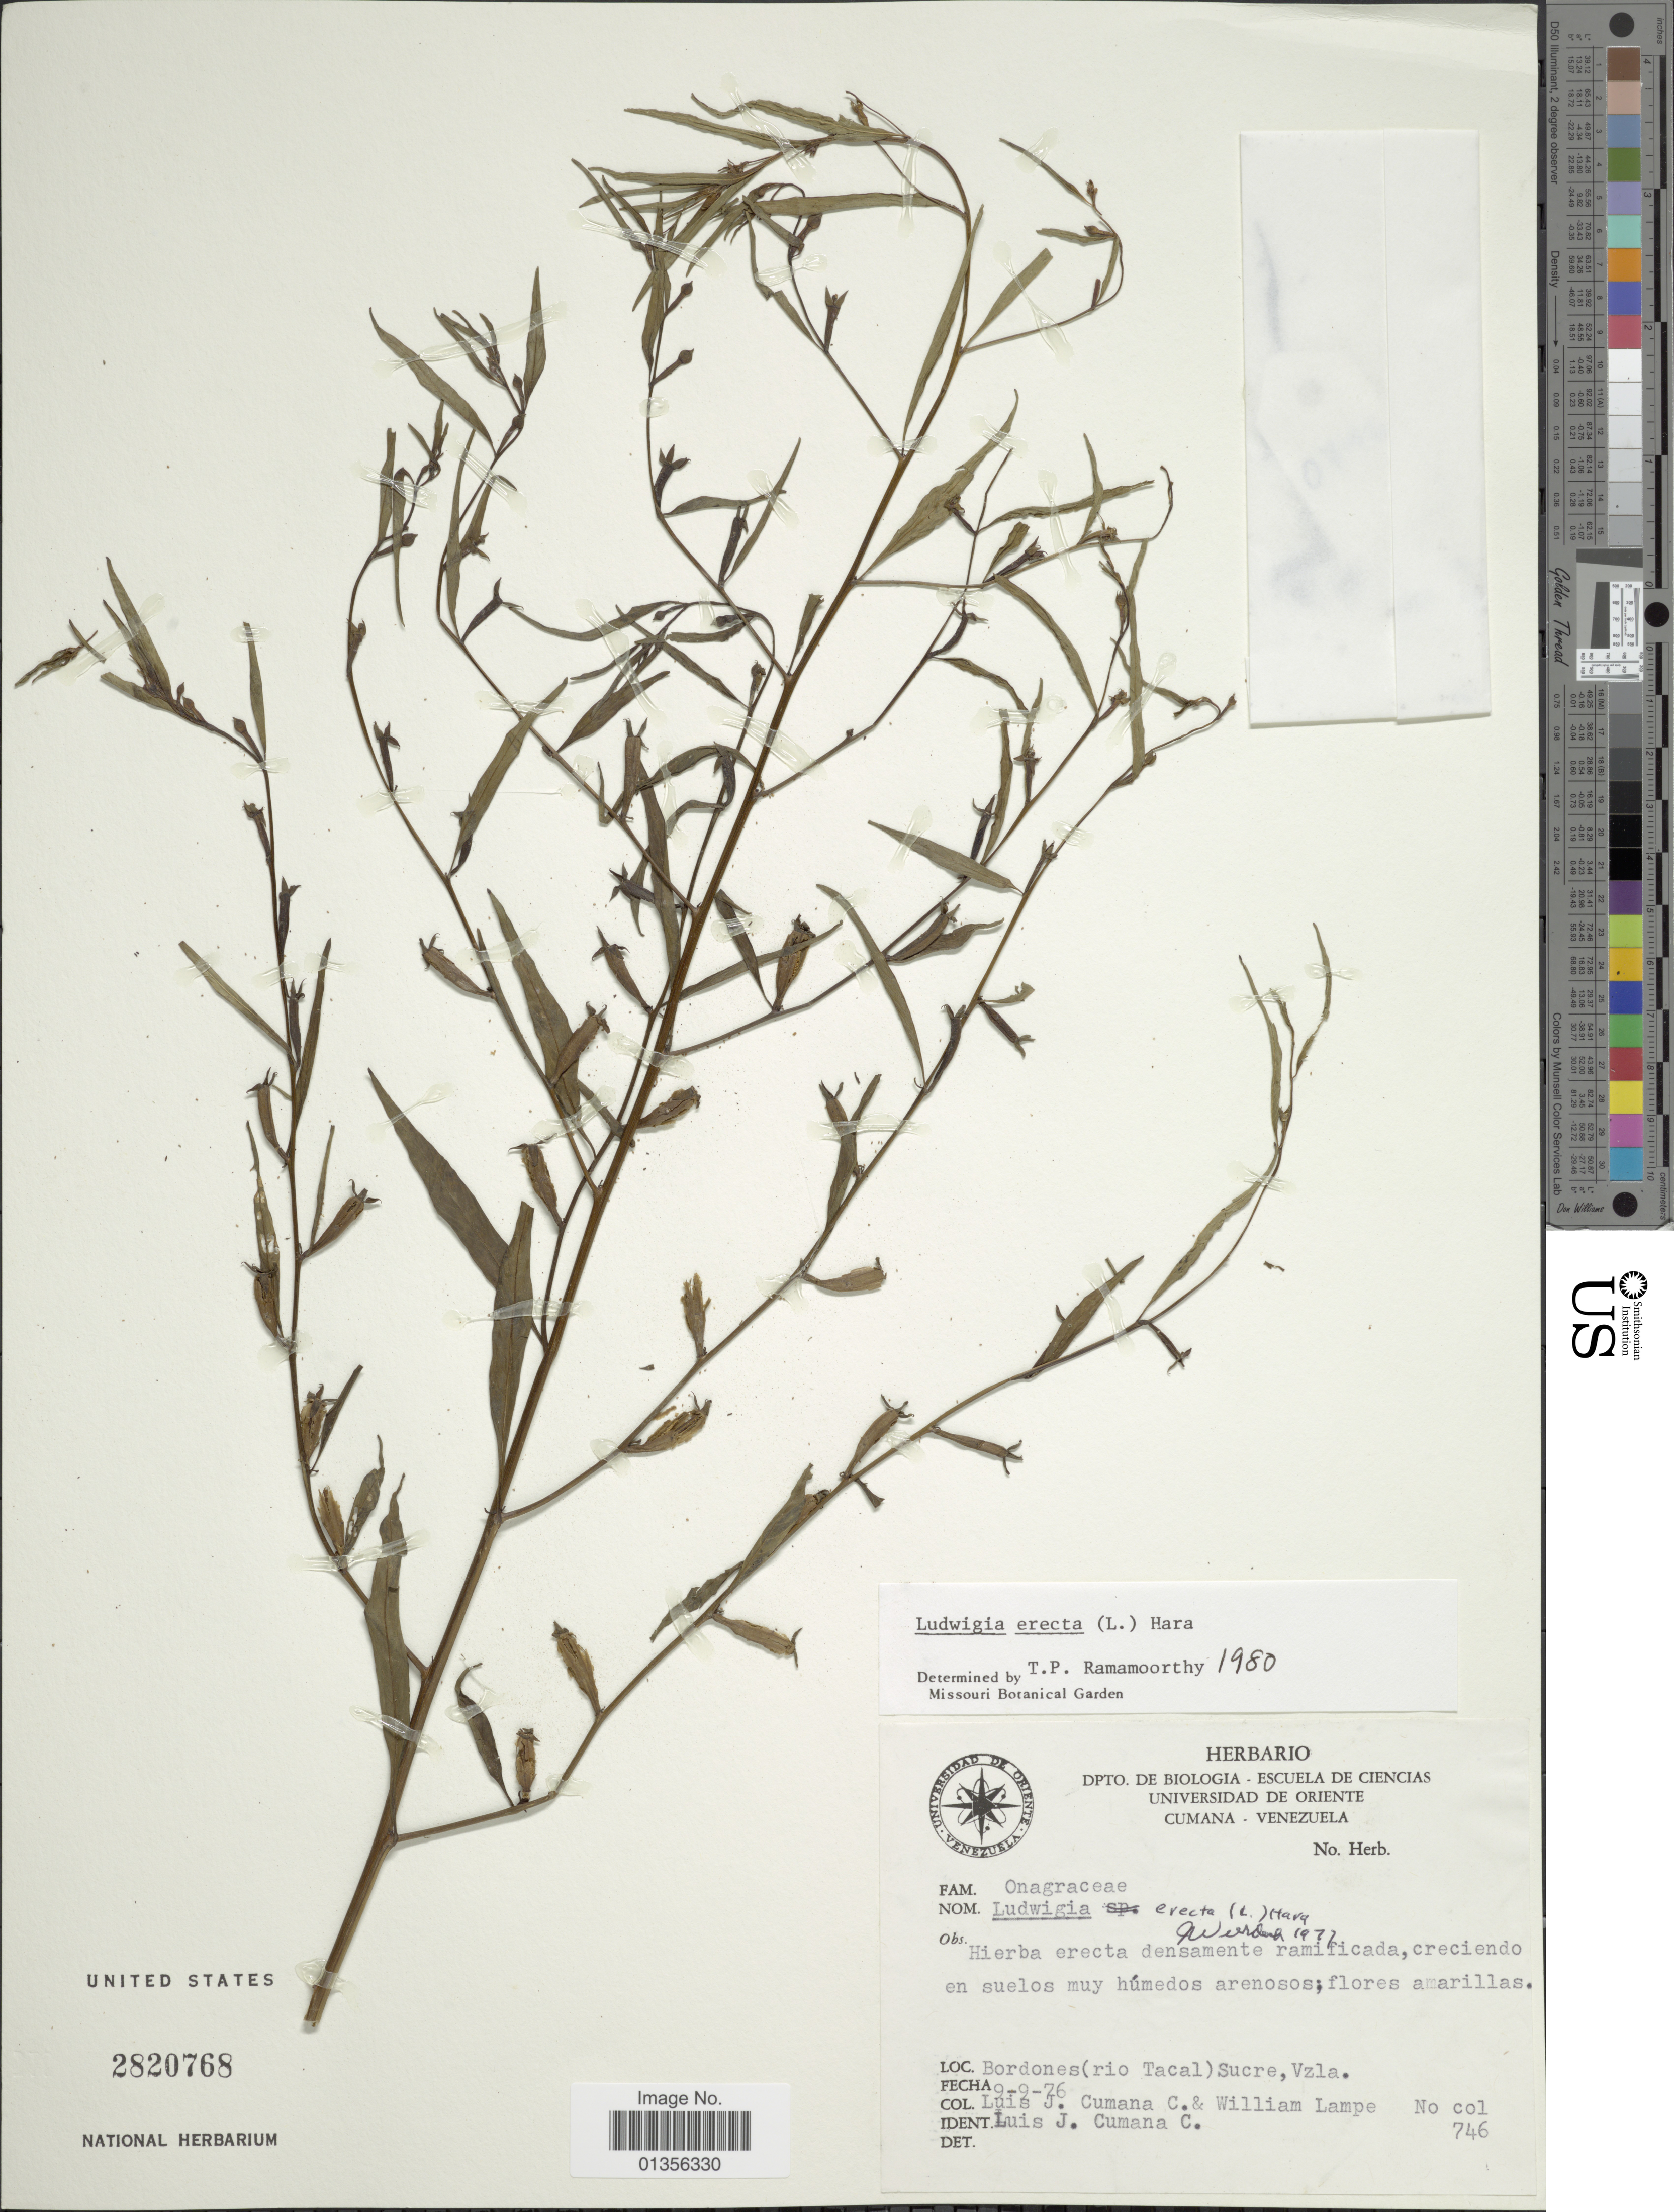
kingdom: Plantae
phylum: Tracheophyta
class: Magnoliopsida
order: Myrtales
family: Onagraceae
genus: Ludwigia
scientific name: Ludwigia erecta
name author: (L.) H. Hara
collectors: L. J. Cumaná C. & W. Lampe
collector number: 746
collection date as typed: Transcribed d/m/y: 9/9/76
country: Venezuela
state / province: Sucre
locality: Bordoones (rio Tacal).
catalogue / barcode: US 2820768